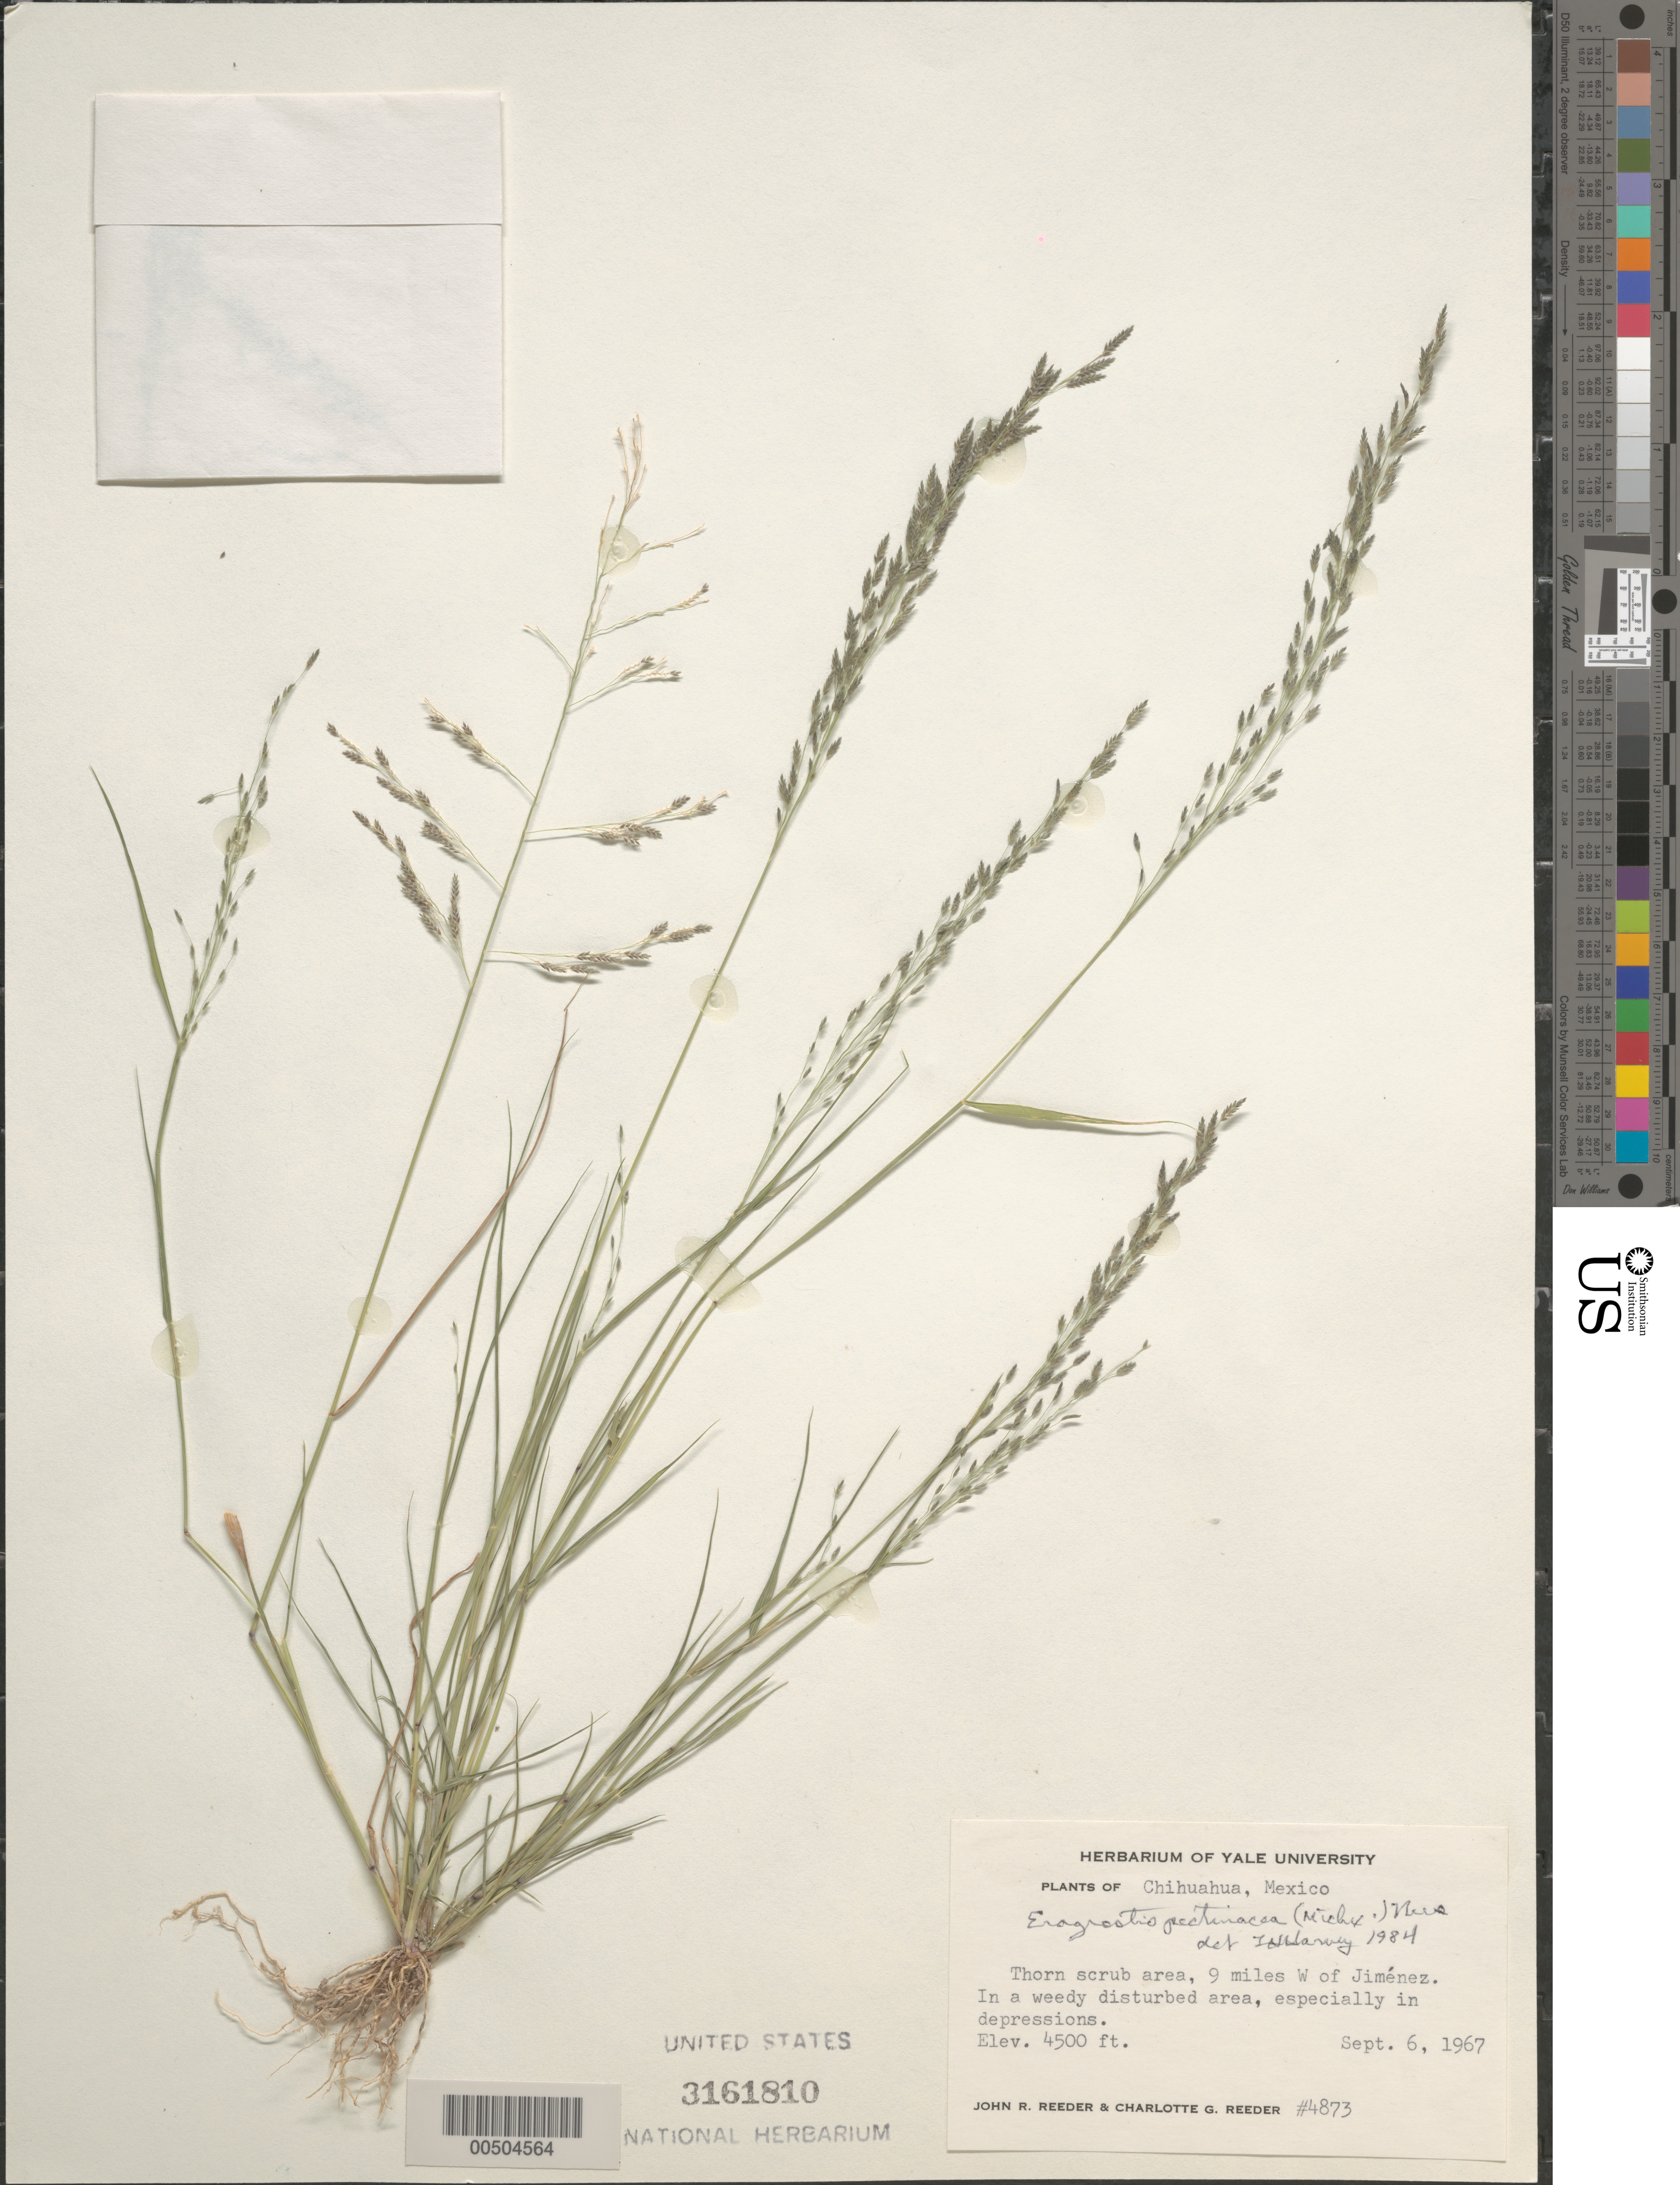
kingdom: Plantae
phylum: Tracheophyta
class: Liliopsida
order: Poales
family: Poaceae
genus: Eragrostis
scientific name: Eragrostis pectinacea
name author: (Michx.) Nees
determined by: Harvey, L. H.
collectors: J. R. Reeder & C. G. Reeder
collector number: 4873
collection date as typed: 6 Sep 1967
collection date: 1967-09-06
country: Mexico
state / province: Chihuahua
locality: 9 mi W of Jiménez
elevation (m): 1372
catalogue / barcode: US 3161810